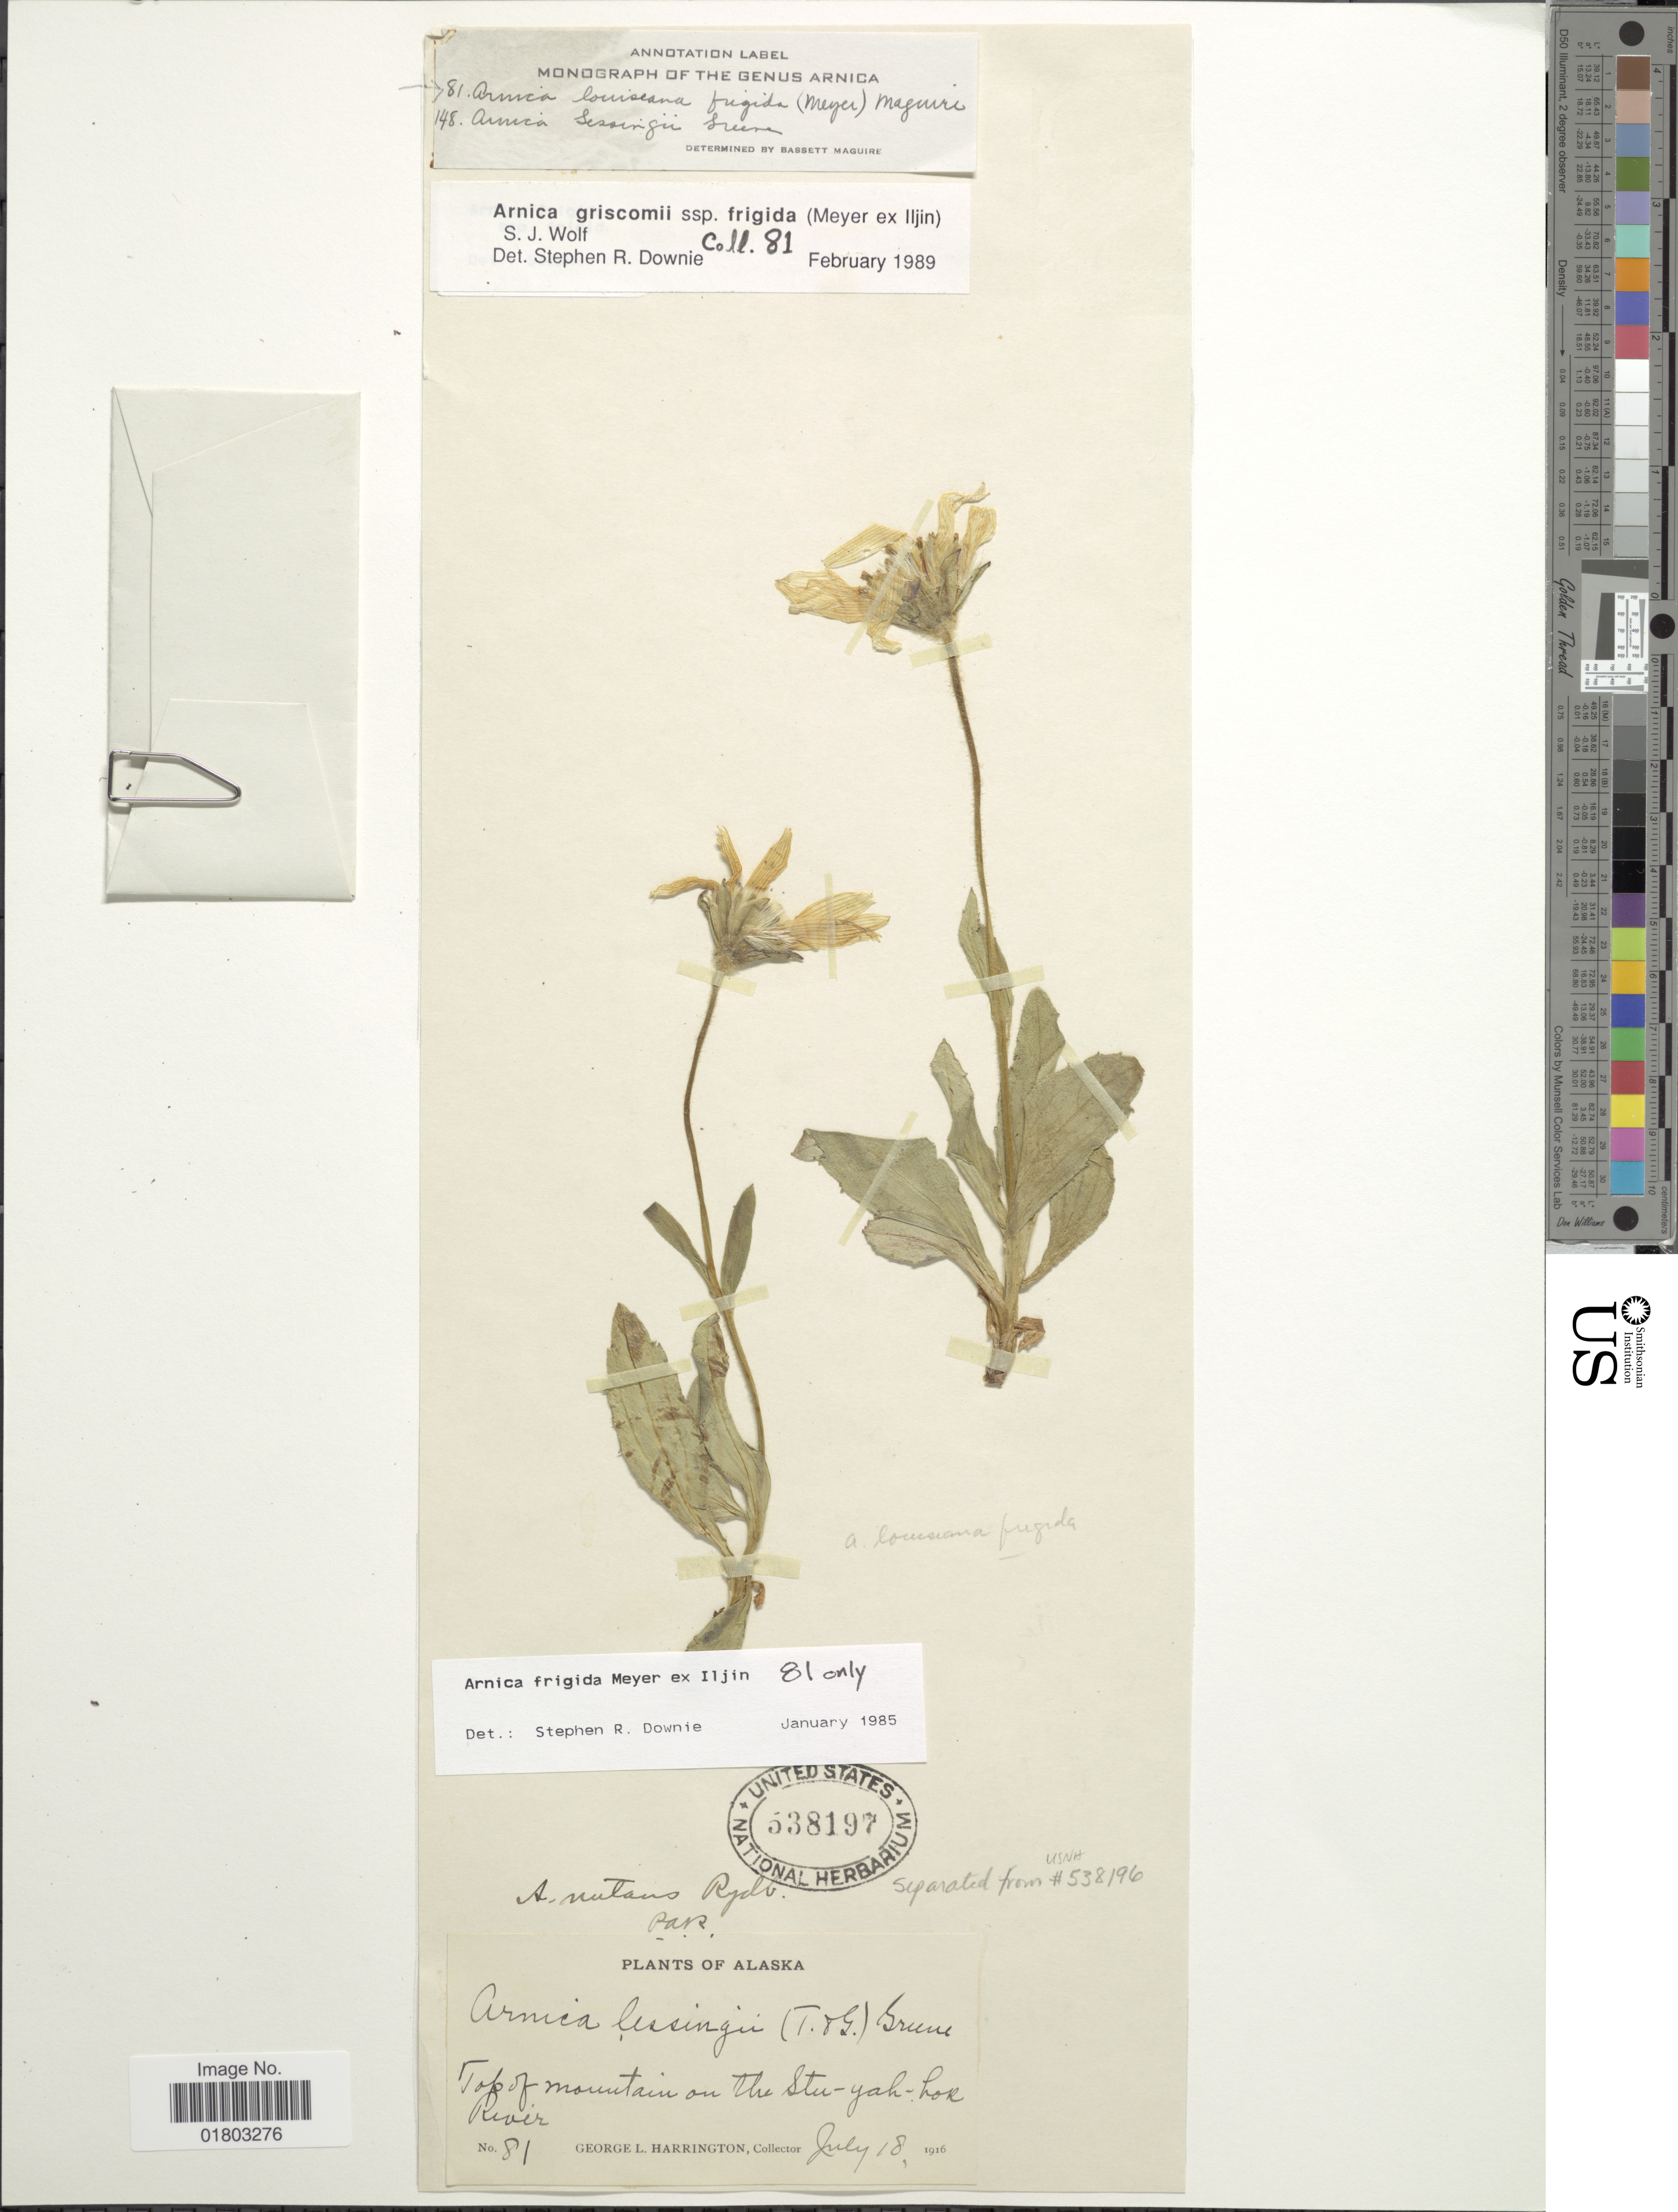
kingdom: Plantae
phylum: Tracheophyta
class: Magnoliopsida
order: Asterales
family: Asteraceae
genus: Arnica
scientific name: Arnica griscomii subsp. frigida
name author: (C.A. Mey. ex Iljin) S.J. Wolf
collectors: G. Harrington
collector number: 81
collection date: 1916-07-18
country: United States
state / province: Alaska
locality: Top of mountain on the Stuyah-Lor River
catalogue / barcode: US 538197